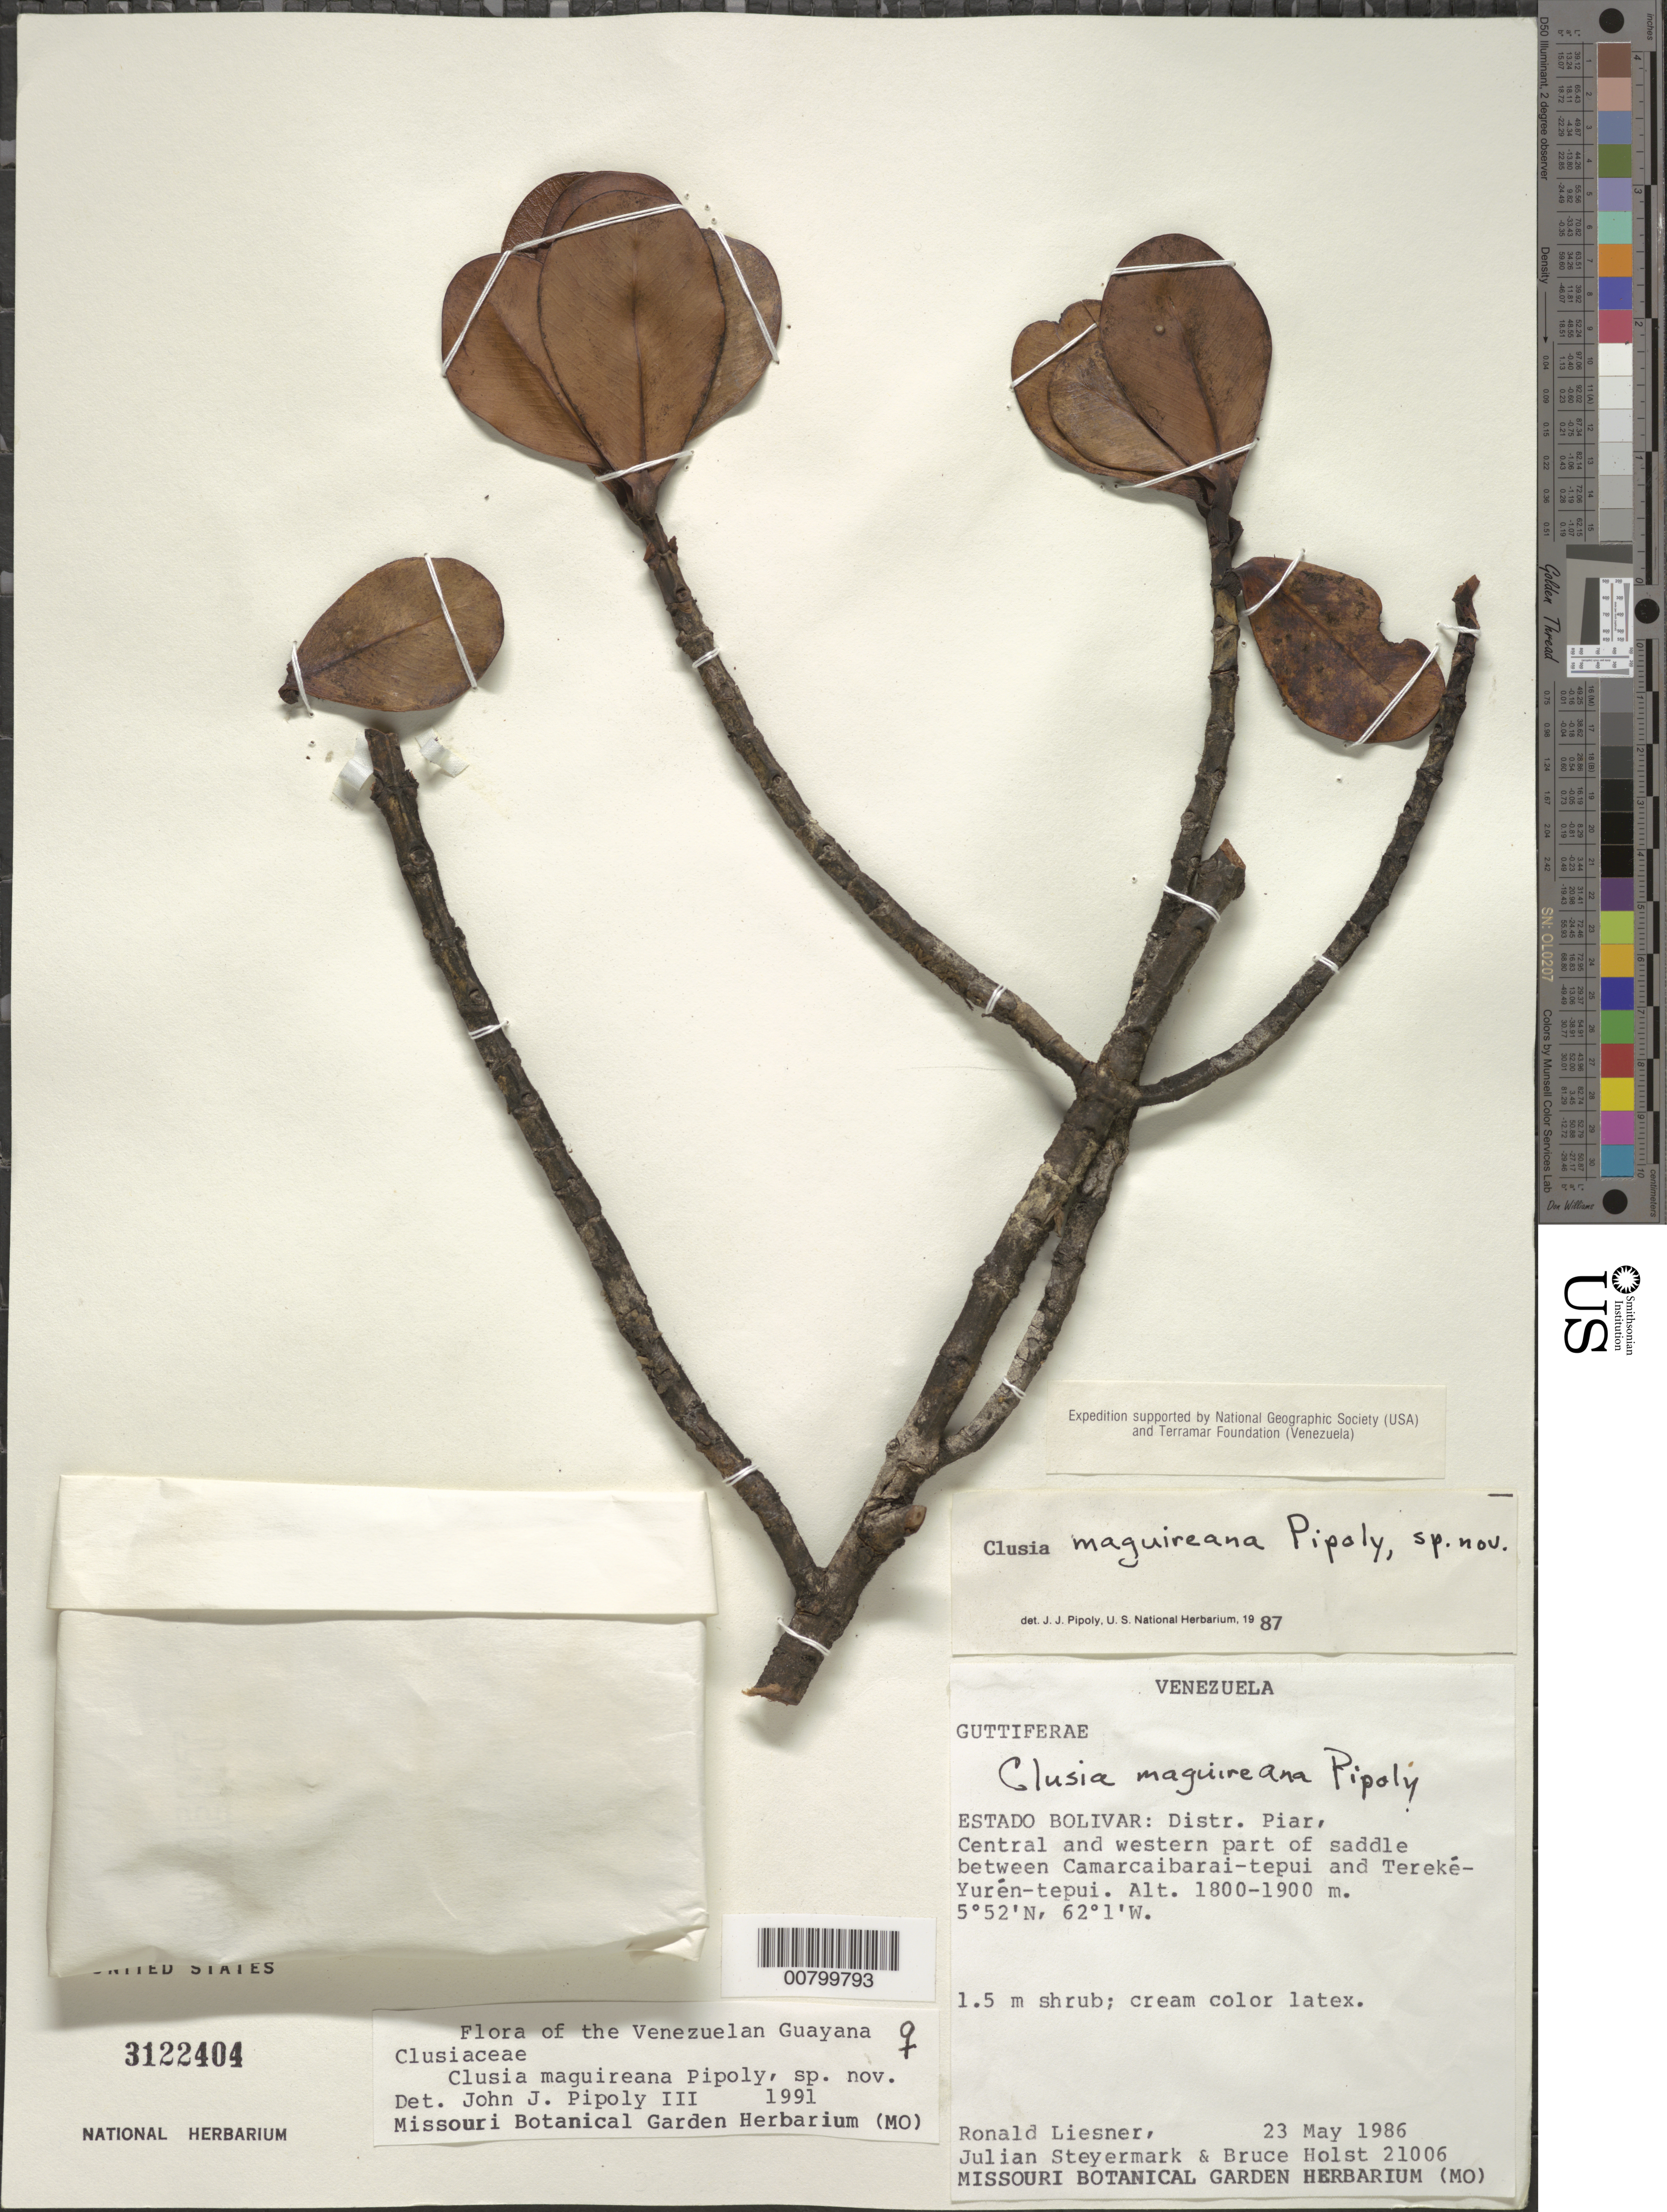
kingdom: Plantae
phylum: Tracheophyta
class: Magnoliopsida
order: Malpighiales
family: Clusiaceae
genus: Clusia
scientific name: Clusia maguireana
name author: Pipoly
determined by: Pipoly, J. J., III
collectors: R. L. Liesner, J. Steyermark & B. Holst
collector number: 21006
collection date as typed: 23-May-86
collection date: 1986-05-23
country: Venezuela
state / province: Bolívar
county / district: Piar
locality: Camarcaibarai-tepuí to Tereke-Yuren-tepuí, central and western part of saddle between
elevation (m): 1800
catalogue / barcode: US 3122404